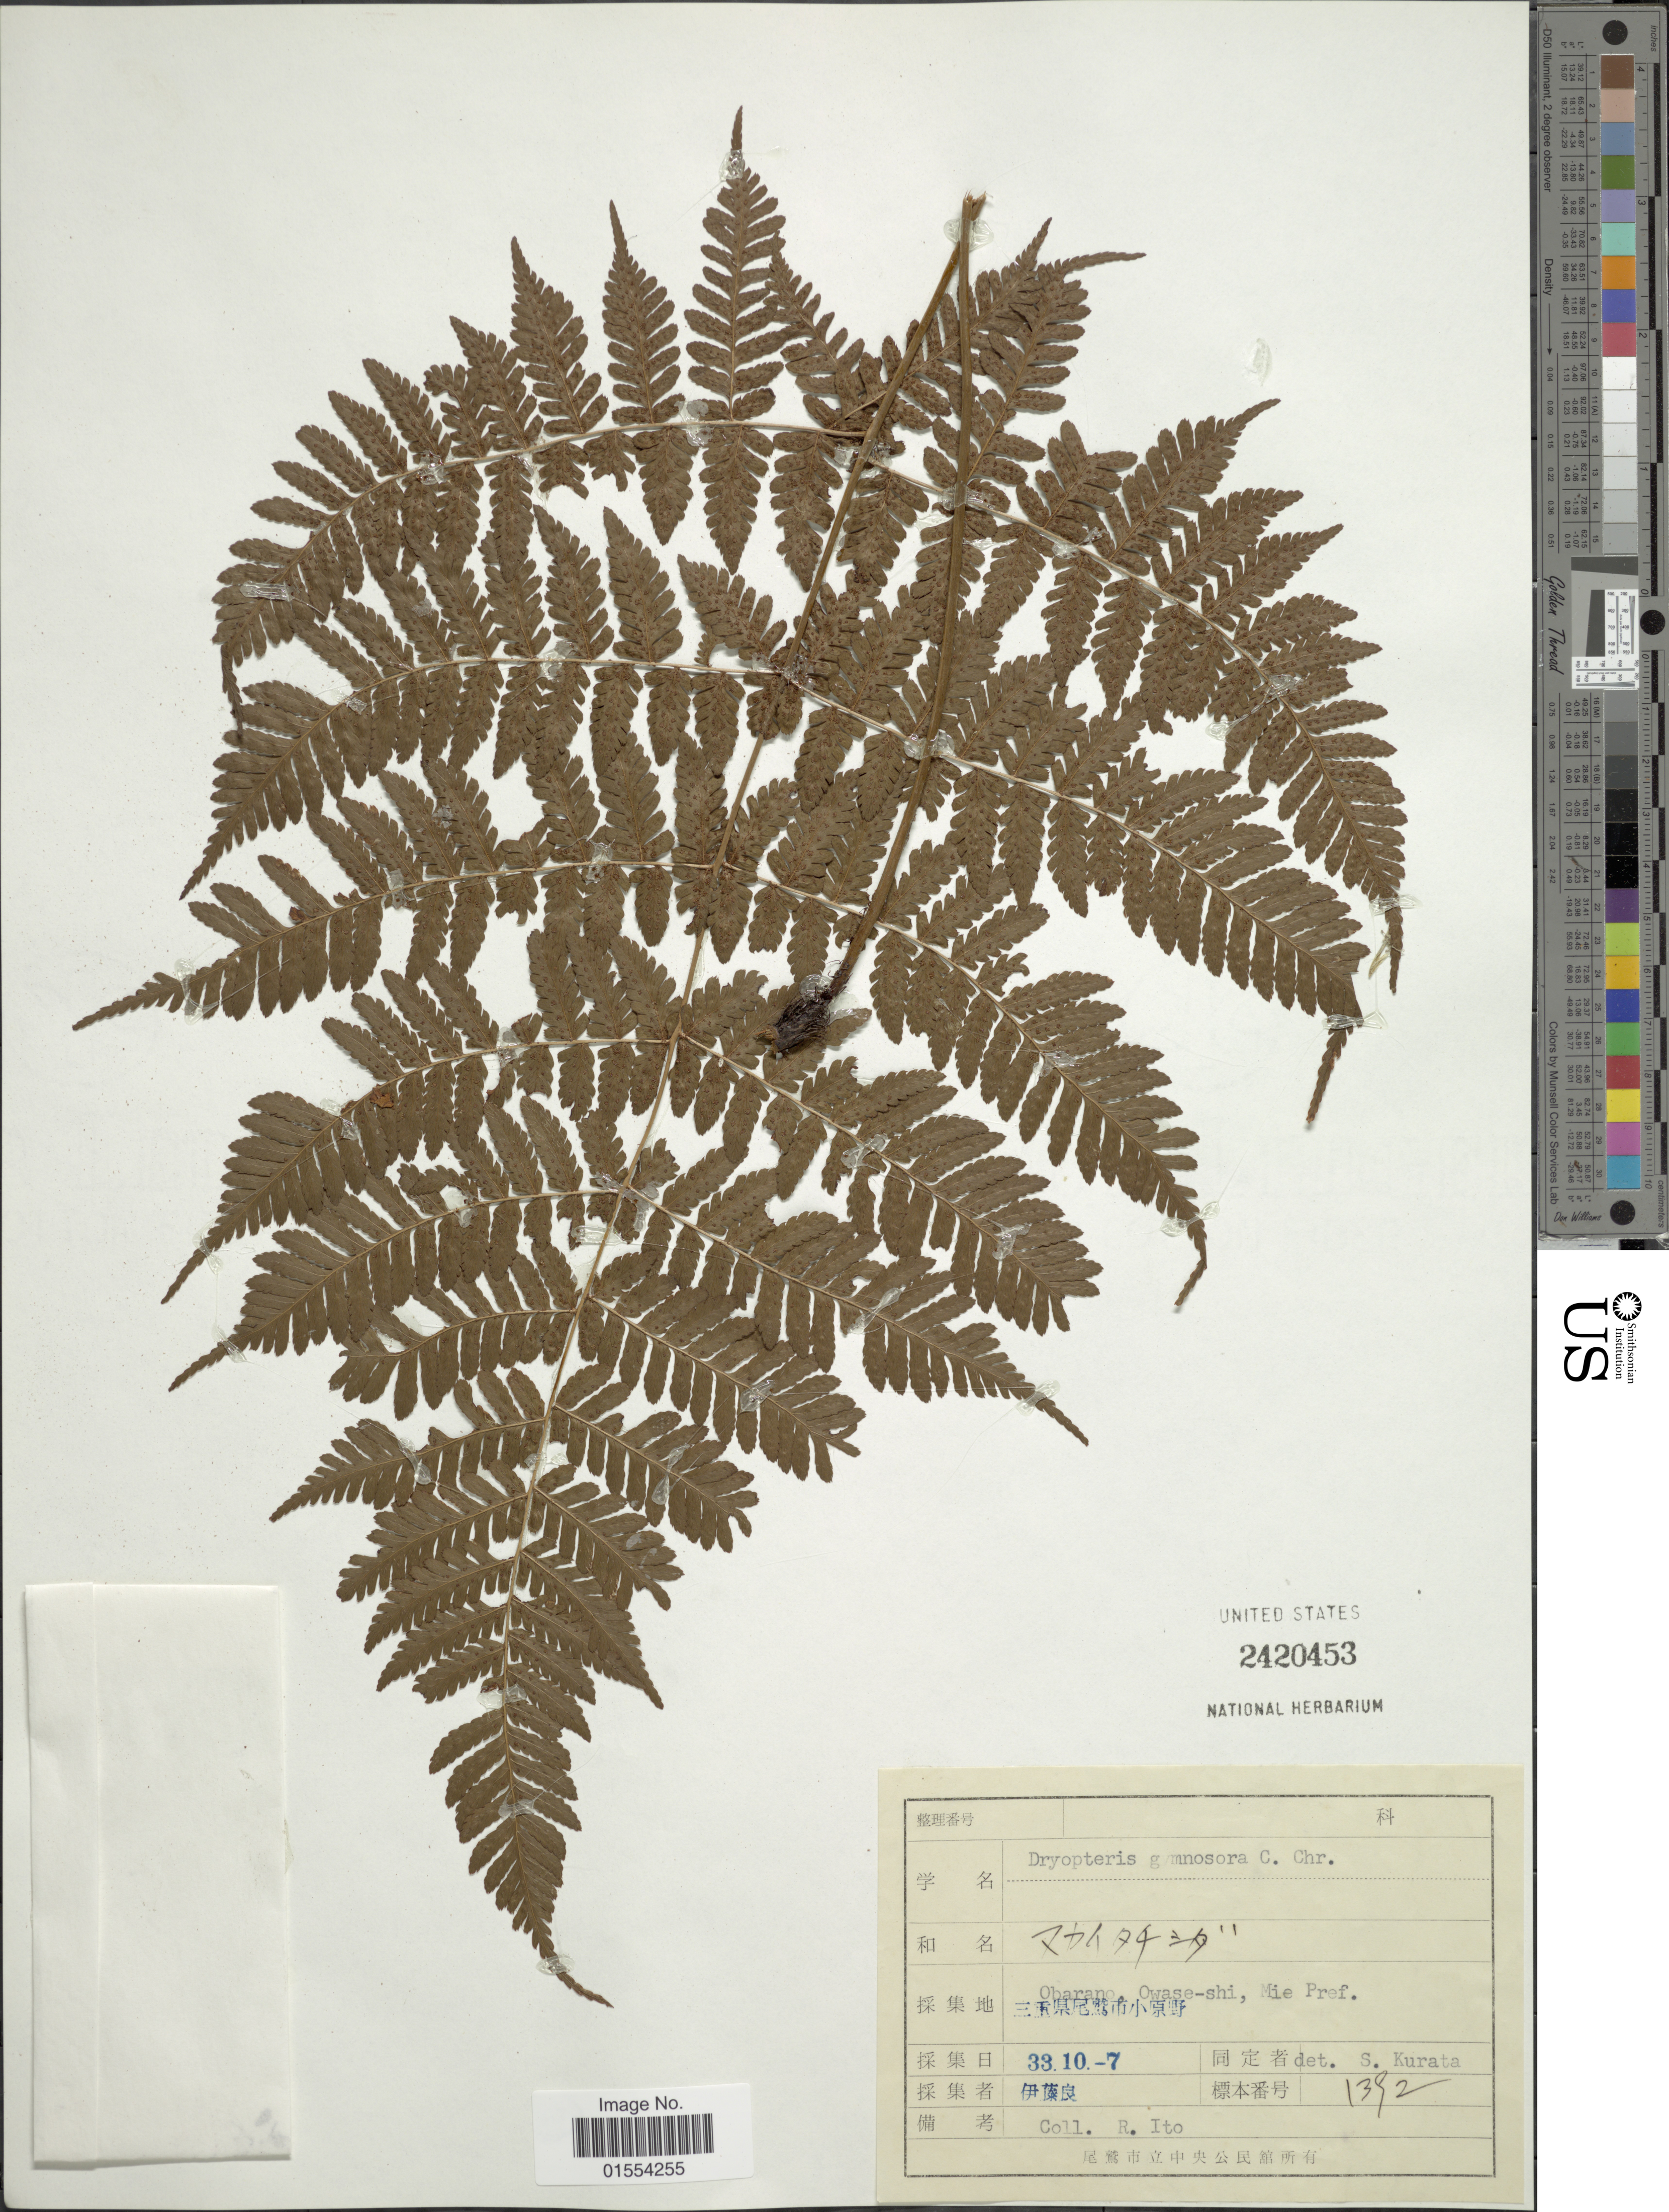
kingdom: Plantae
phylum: Tracheophyta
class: Polypodiopsida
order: Polypodiales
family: Dryopteridaceae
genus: Dryopteris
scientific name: Dryopteris gymnosora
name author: (Makino) C. Chr.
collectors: R. Ito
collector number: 1352*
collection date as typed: Transcribed d/m/y: 7/10/33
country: Japan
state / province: Mie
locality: Obarano, Owase-shi, Mie Pref.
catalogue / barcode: US 2420453